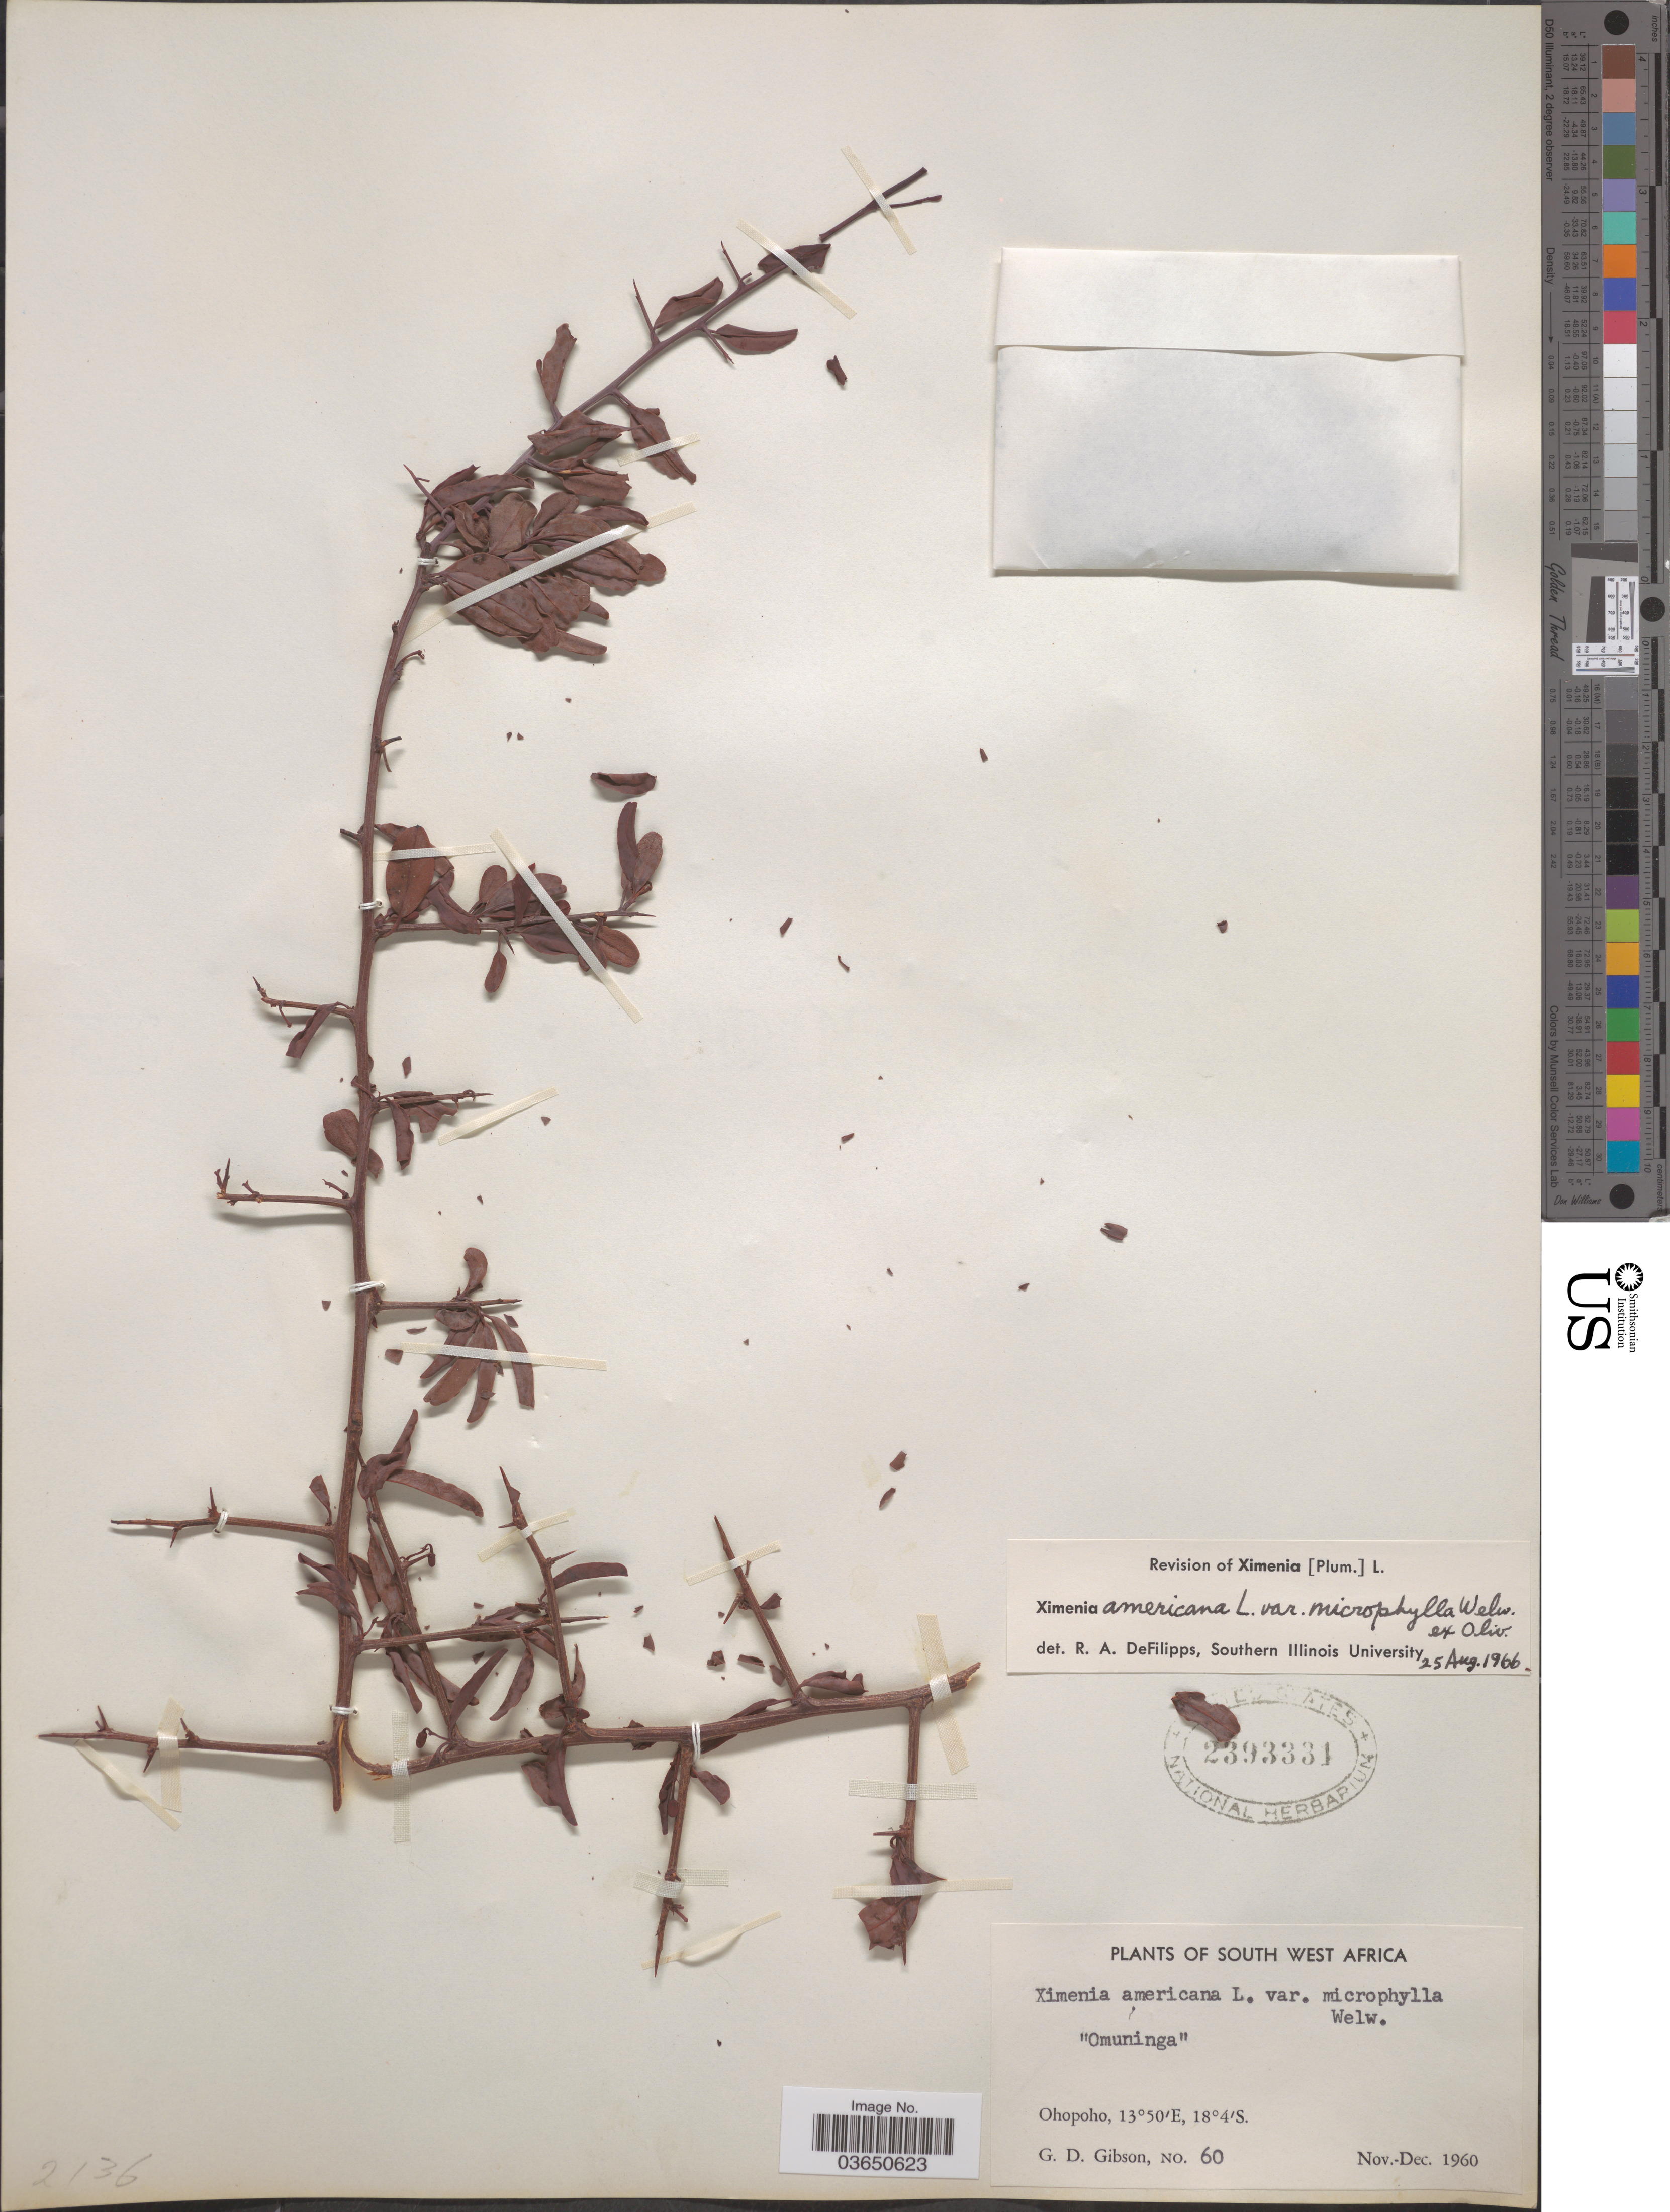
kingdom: Plantae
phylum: Tracheophyta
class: Magnoliopsida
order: Santalales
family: Ximeniaceae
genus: Ximenia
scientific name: Ximenia americana var. microphylla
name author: Welw.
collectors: G. D. Gibson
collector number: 60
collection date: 1960-11/1960-12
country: Namibia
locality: South West Africa. Ohopoho.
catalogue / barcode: US 2393331